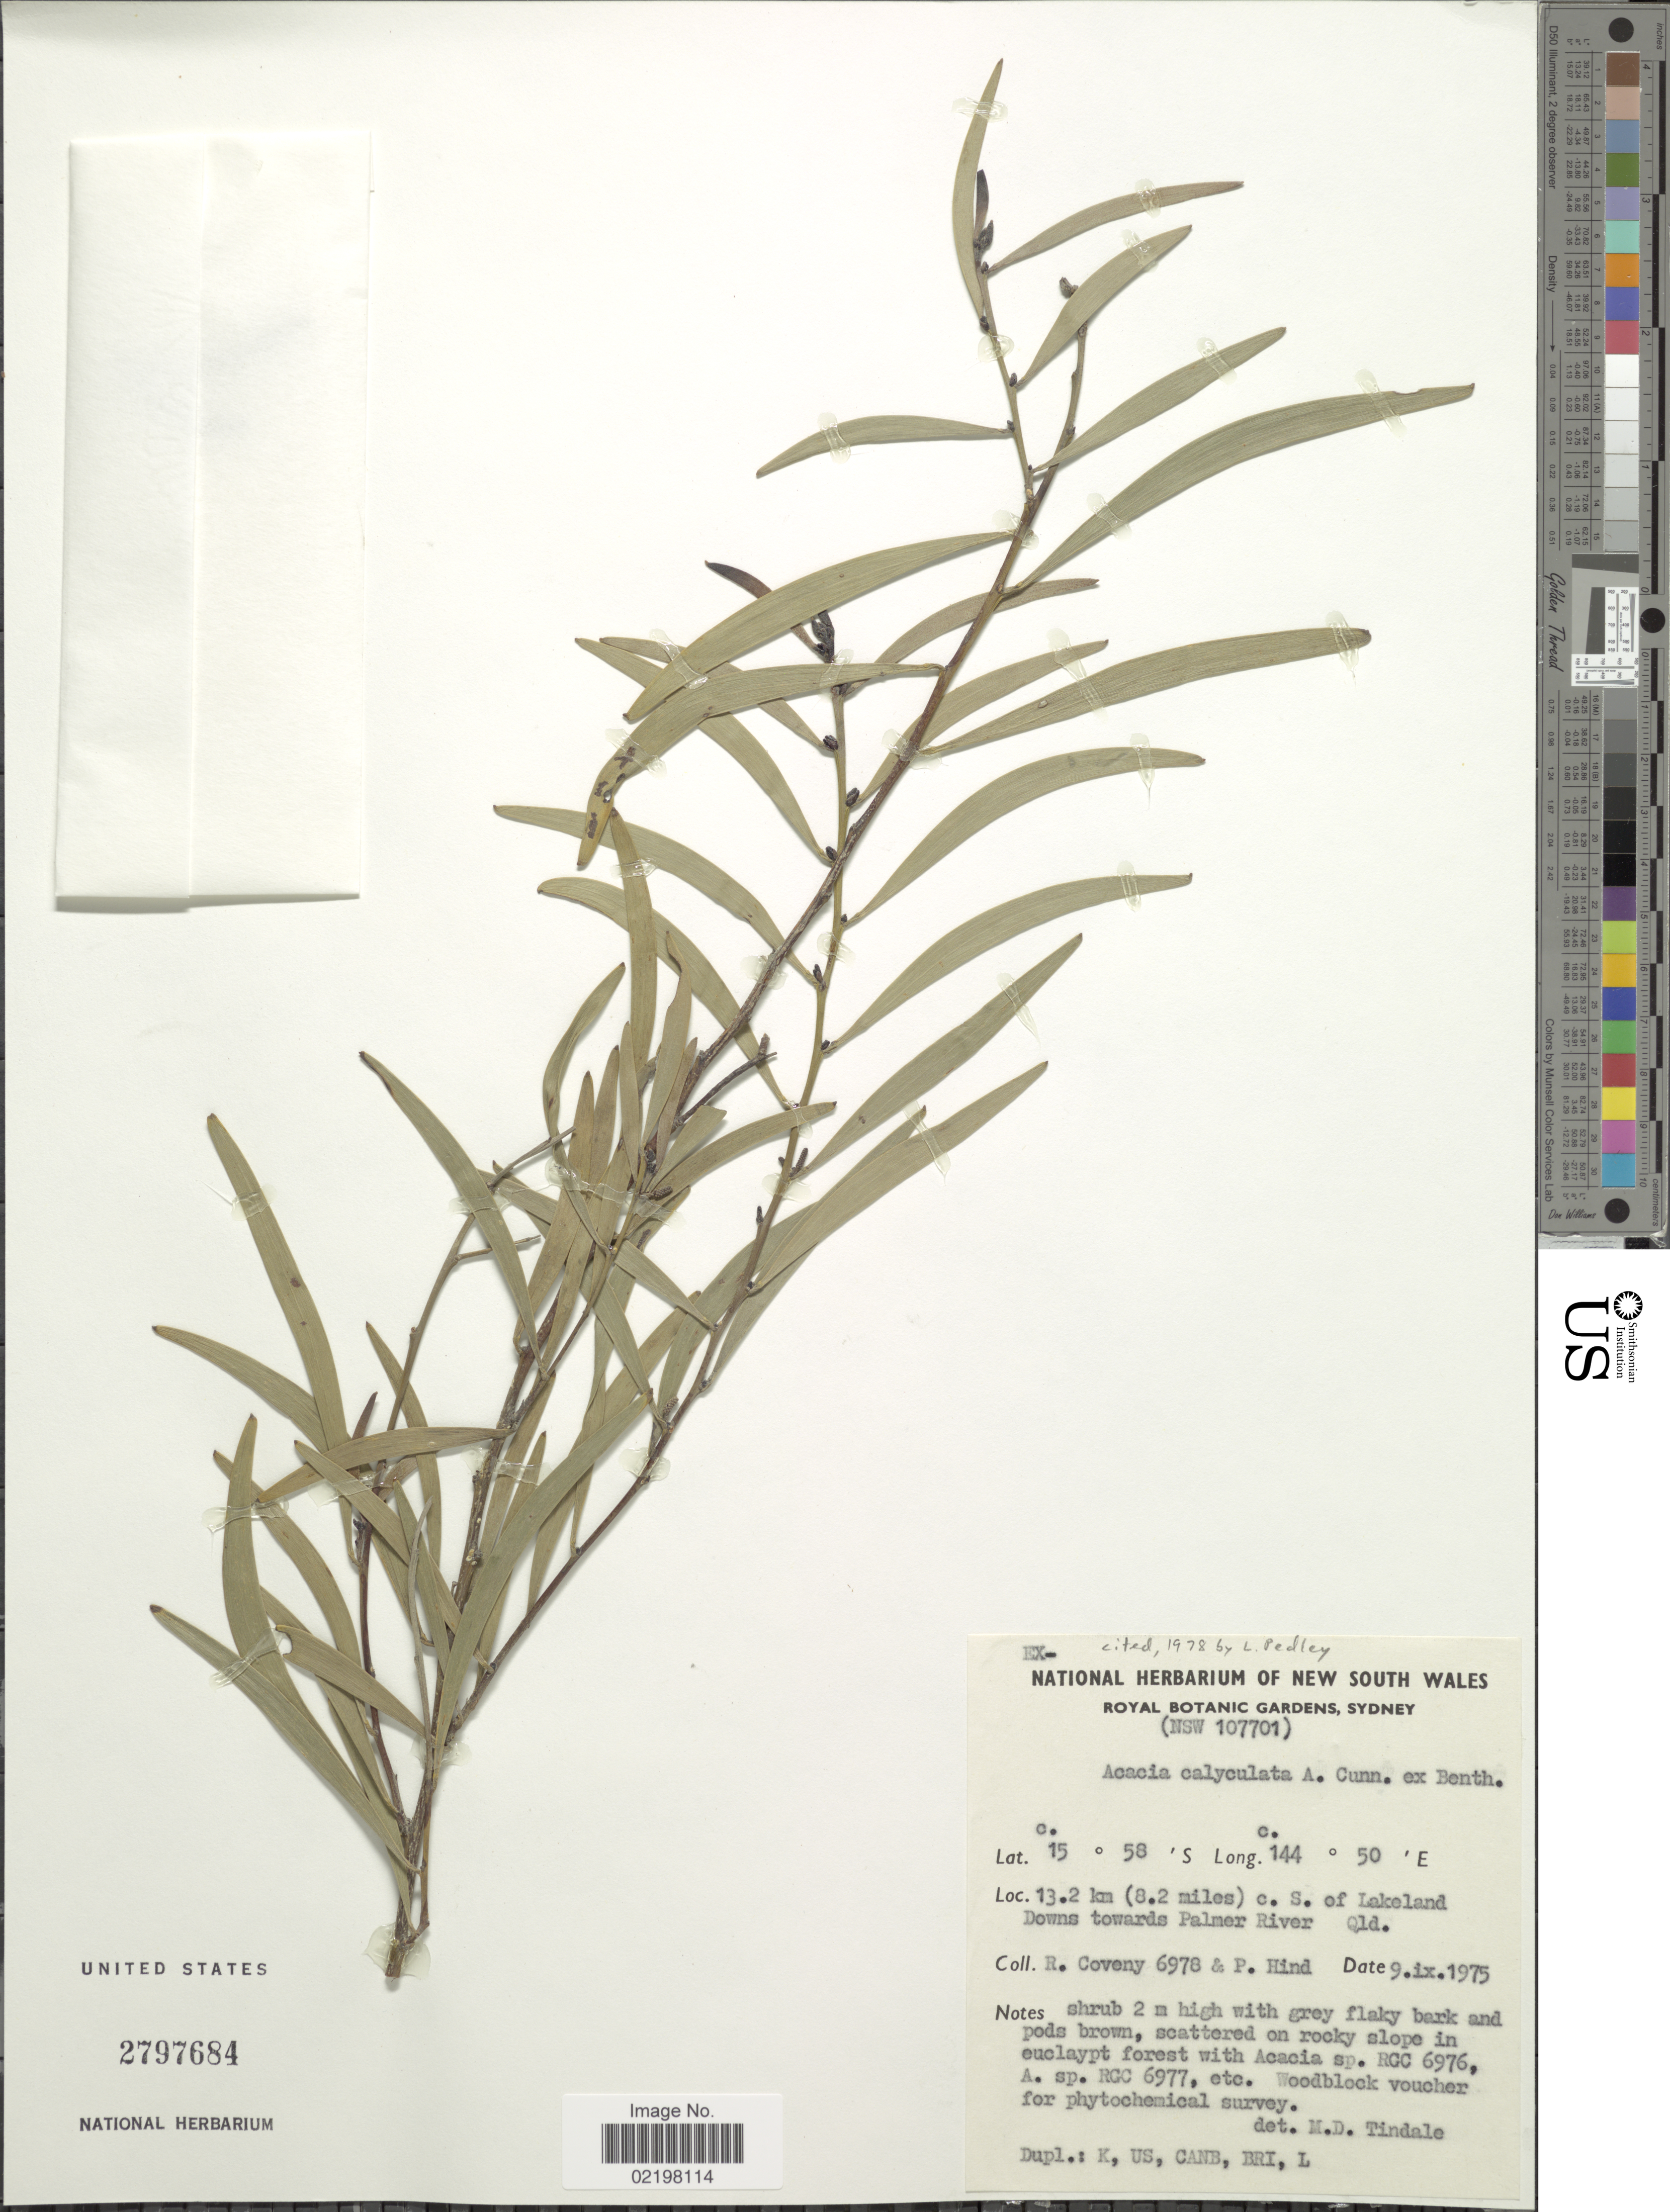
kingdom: Plantae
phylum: Tracheophyta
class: Magnoliopsida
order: Fabales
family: Fabaceae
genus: Acacia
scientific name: Acacia calyculata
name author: Benth.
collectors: R. Coveny & P. Hind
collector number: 6978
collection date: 1975-09-09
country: Australia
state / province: Queensland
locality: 13.2 km (8.2 miles) S. of Lakeland Downs towards Palmer River, Qld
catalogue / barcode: US 2797684